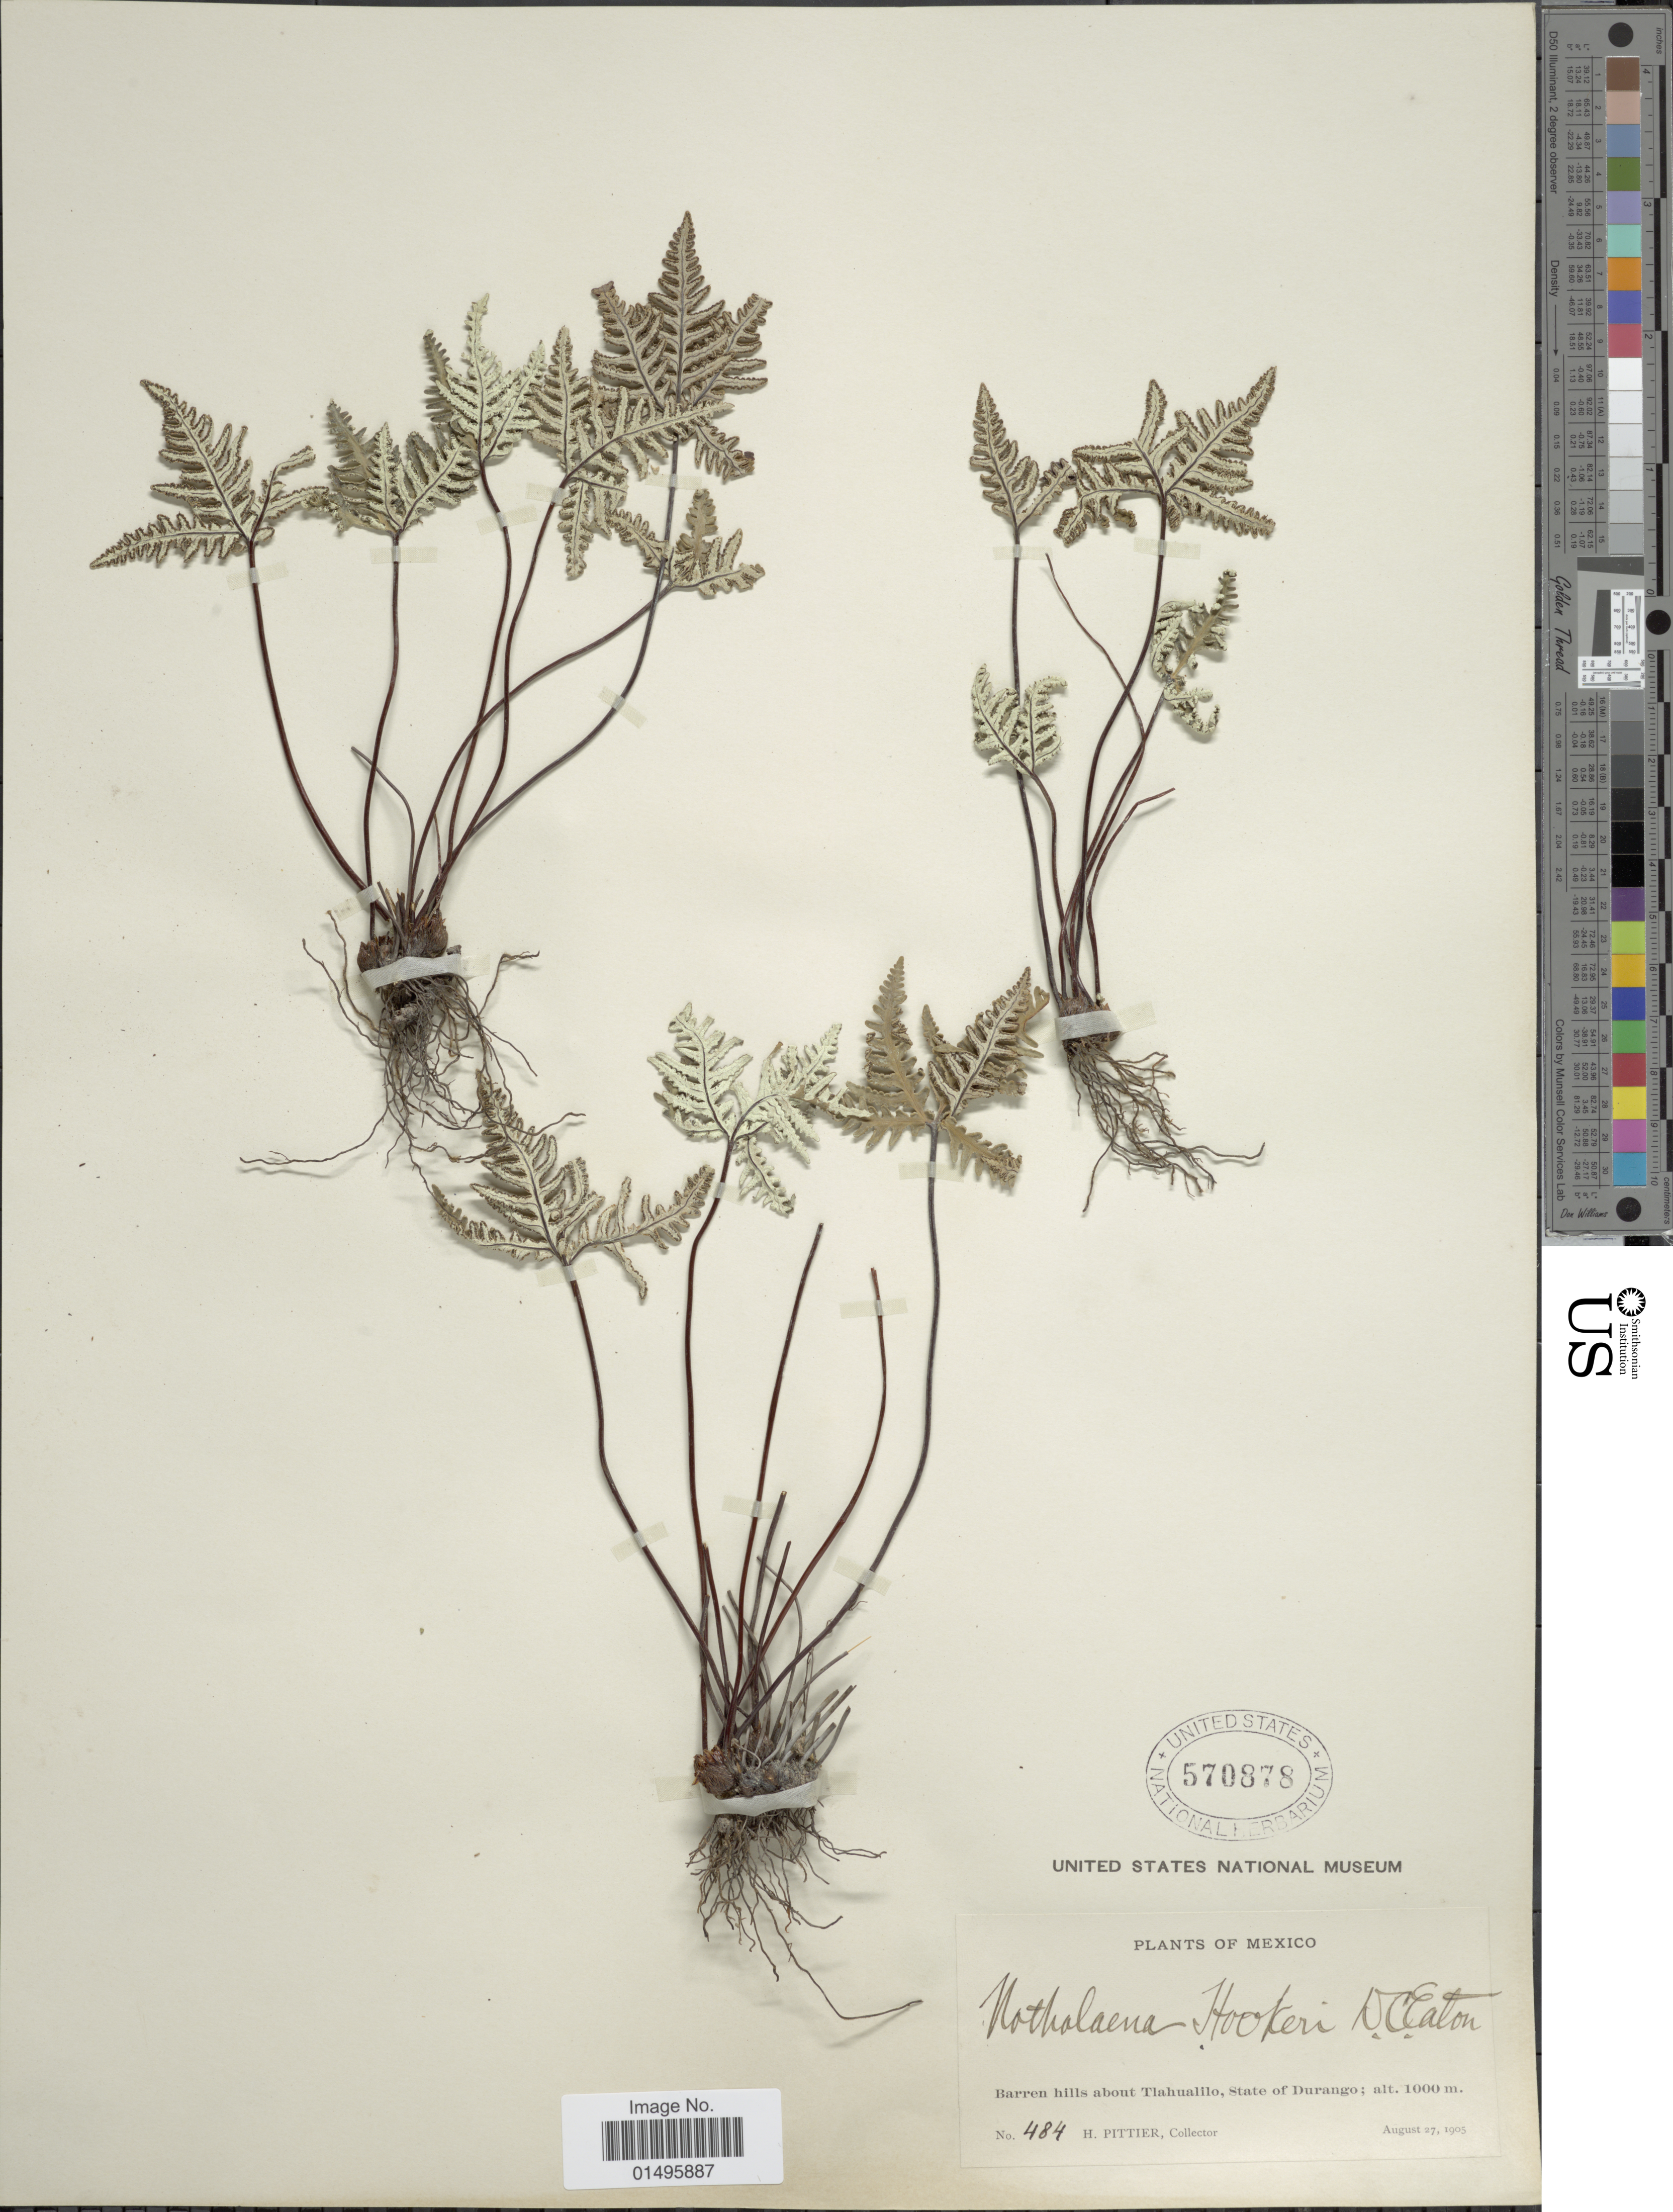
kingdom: Plantae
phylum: Tracheophyta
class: Polypodiopsida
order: Polypodiales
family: Pteridaceae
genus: Notholaena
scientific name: Notholaena standleyi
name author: Maxon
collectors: H. F. Pittier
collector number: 484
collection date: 1905-07-27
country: Mexico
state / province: Durango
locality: Mexico, Barren hills about Tiahualilo.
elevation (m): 1000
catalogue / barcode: US 570878